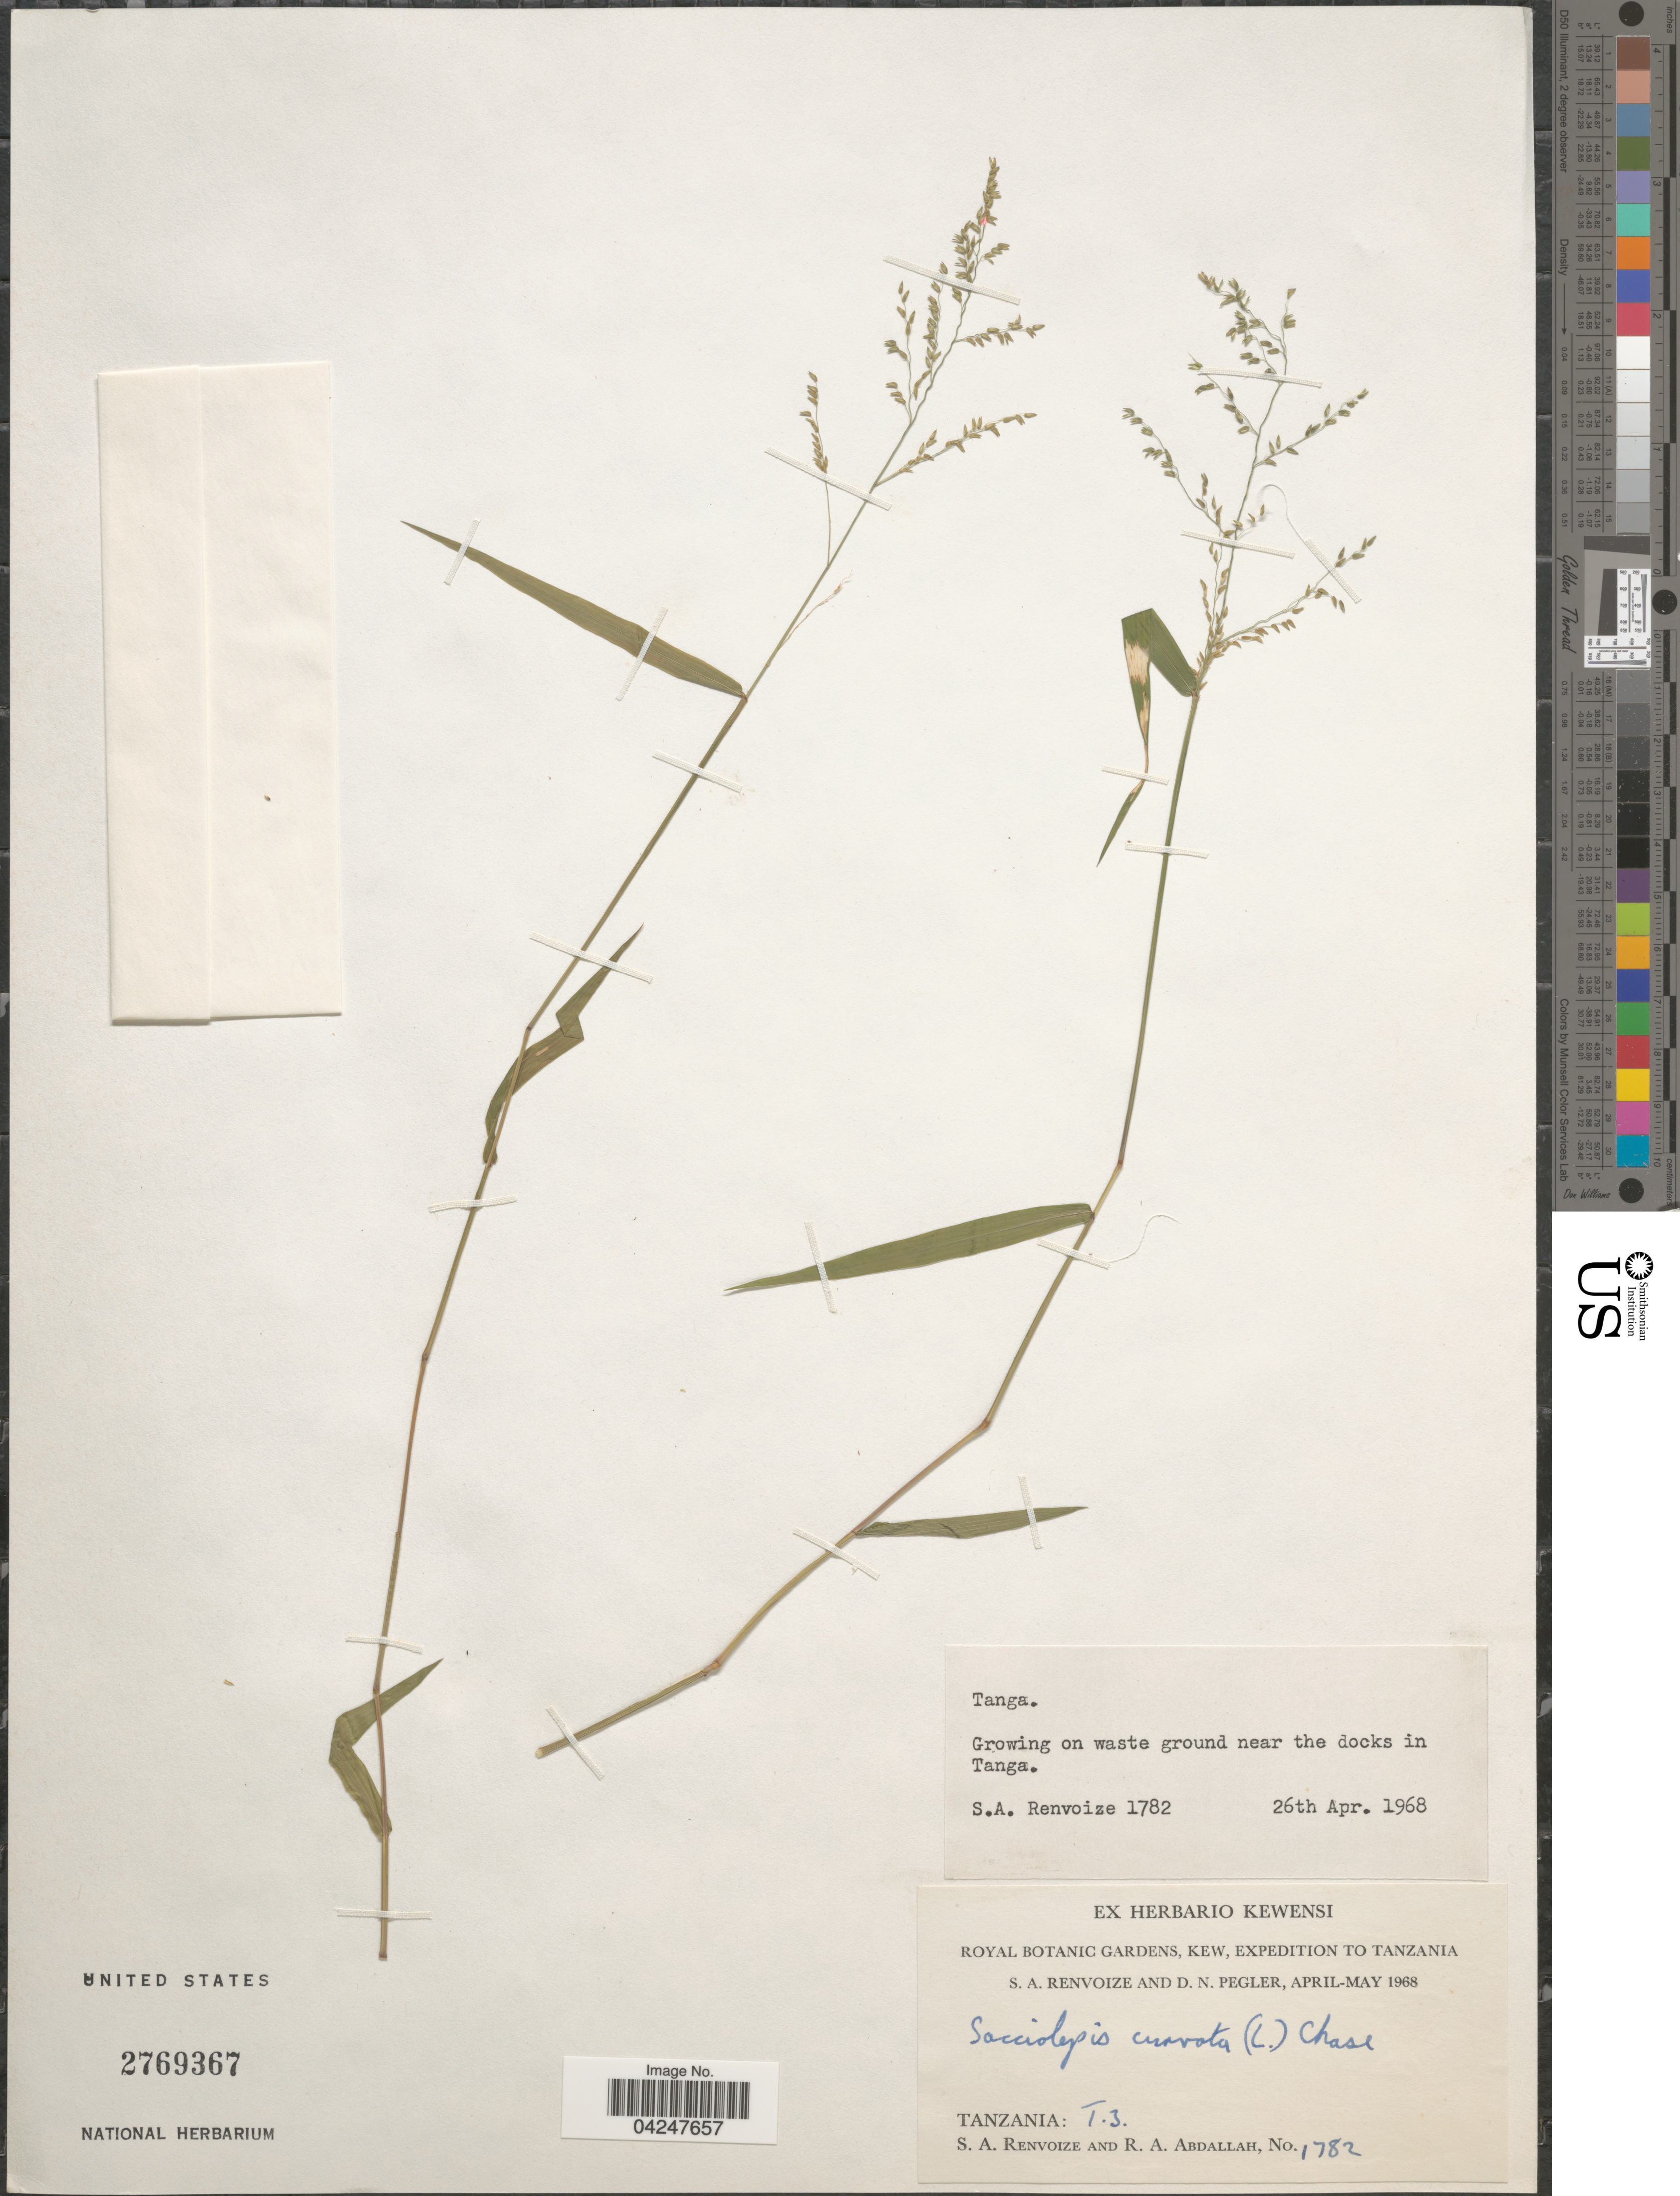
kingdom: Plantae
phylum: Tracheophyta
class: Liliopsida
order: Poales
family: Poaceae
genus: Sacciolepis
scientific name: Sacciolepis curvata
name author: (L.) Chase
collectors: S. A. Renvoize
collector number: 1782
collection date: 1968-04-26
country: Tanzania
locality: Tanga. Growing on waste ground near the docks in Tanga. Royal Botanic Gardens, Kew, Expedition to Tanzania. T.3.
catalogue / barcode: US 2769367